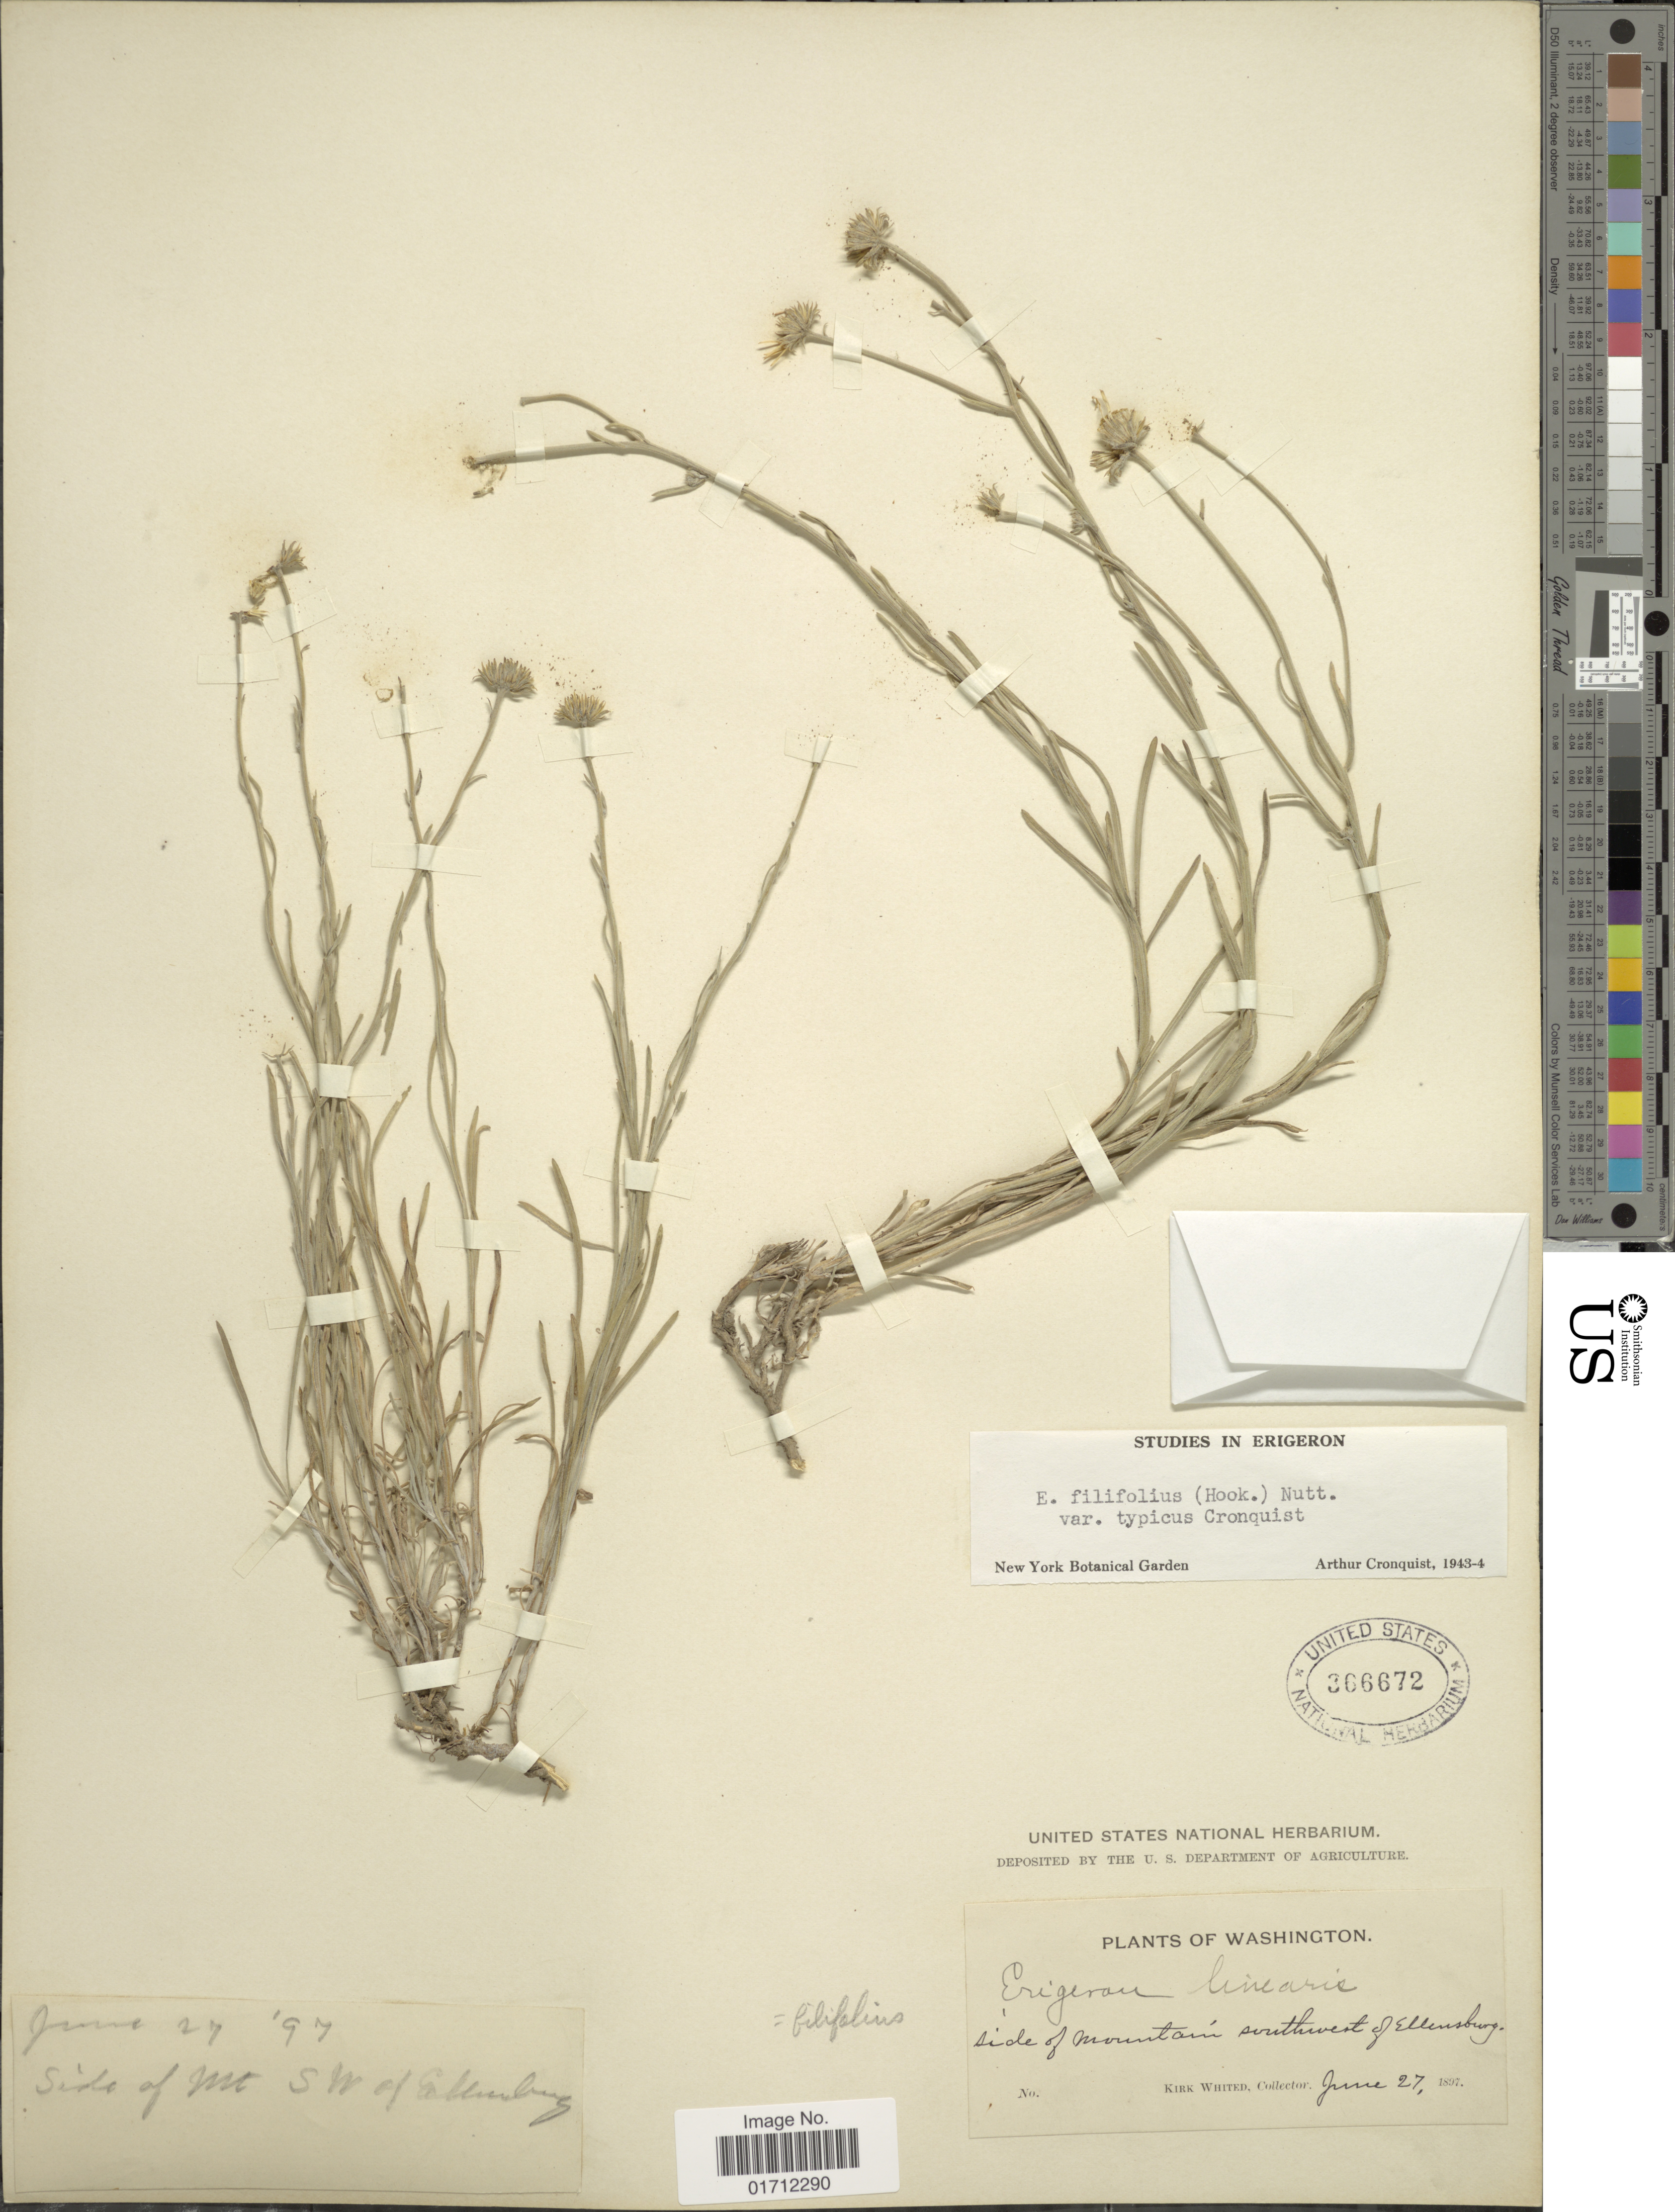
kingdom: Plantae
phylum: Tracheophyta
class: Magnoliopsida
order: Asterales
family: Asteraceae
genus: Erigeron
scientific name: Erigeron filifolius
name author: (Hook.) Nutt.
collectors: K. Whited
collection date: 1897-06-27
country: United States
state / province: Washington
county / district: Kittitas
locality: Side of mountain southwest of Ellensburg.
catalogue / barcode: US 366672